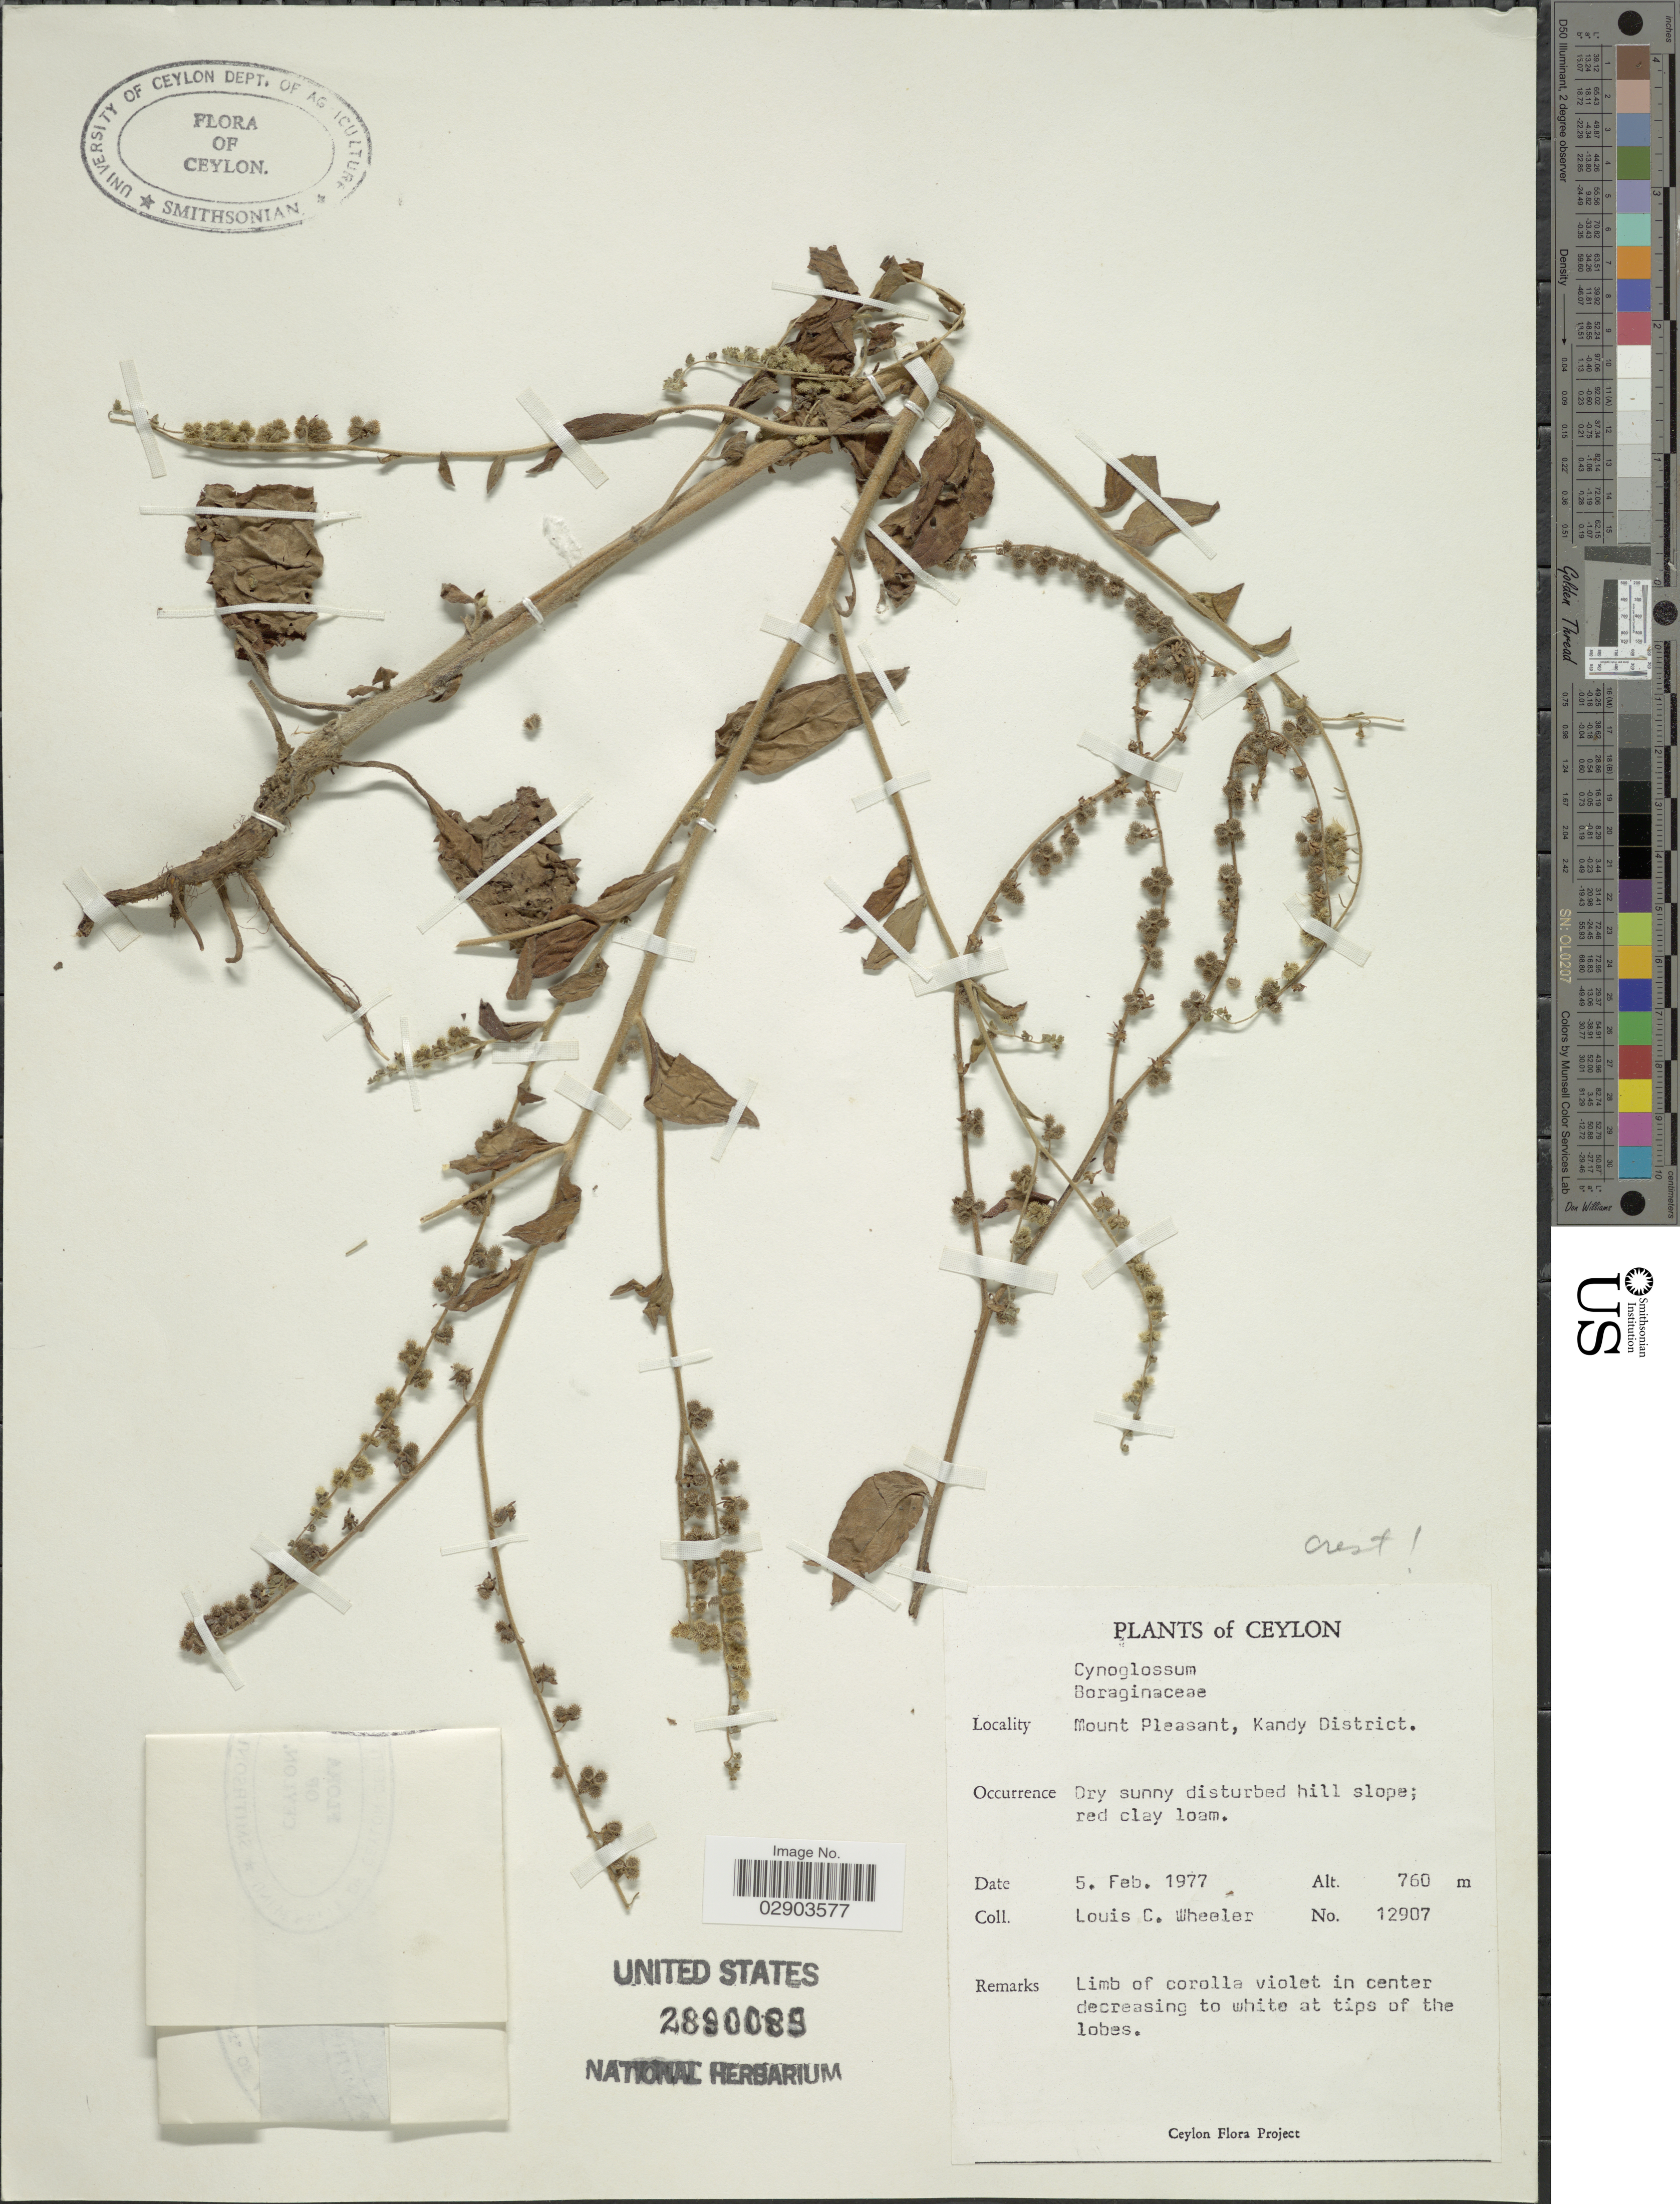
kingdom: Plantae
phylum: Tracheophyta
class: Magnoliopsida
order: Boraginales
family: Boraginaceae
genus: Cynoglossum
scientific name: Cynoglossum sp.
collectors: L. C. Wheeler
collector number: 12907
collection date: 1977-02-05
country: Sri Lanka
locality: Ceylon, Mount Pleasant, Kandy District.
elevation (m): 760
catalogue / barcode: US 2890089